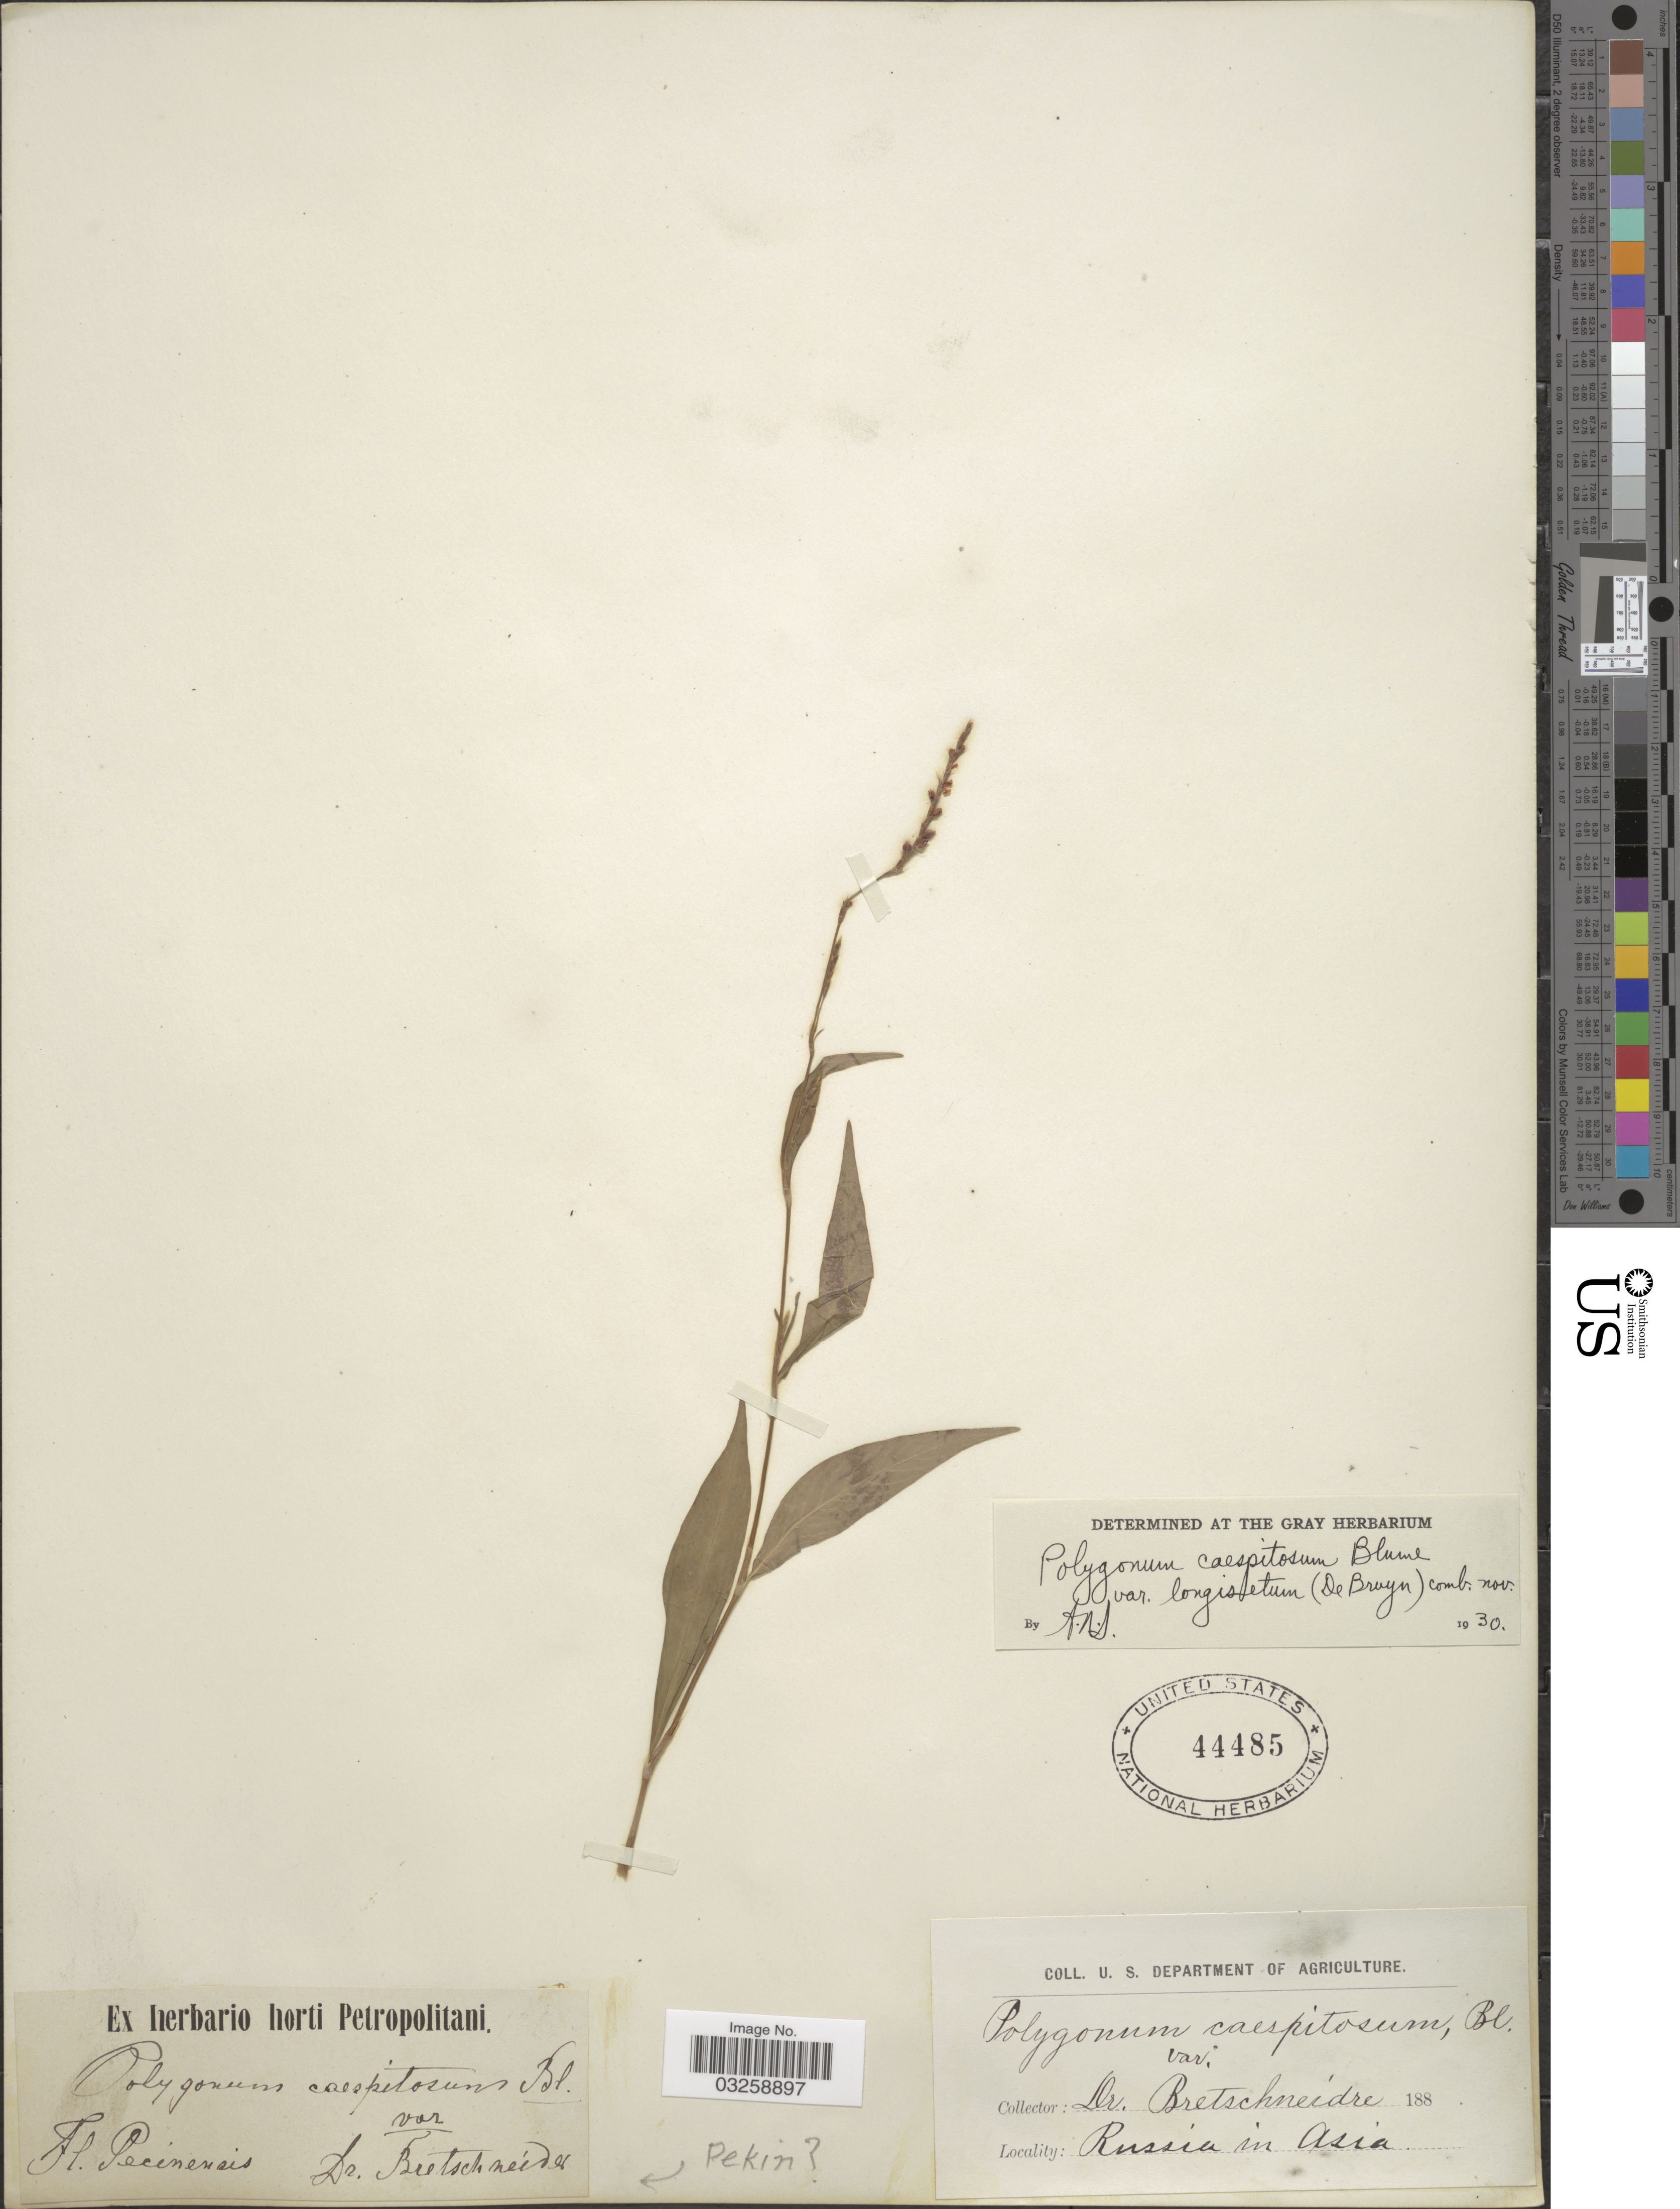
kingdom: Plantae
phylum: Tracheophyta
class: Magnoliopsida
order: Caryophyllales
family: Polygonaceae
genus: Polygonum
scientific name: Polygonum longisetum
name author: Bruijn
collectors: Breitschneider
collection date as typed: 188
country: Russian Federation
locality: Russia in Asia.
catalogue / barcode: US 44485